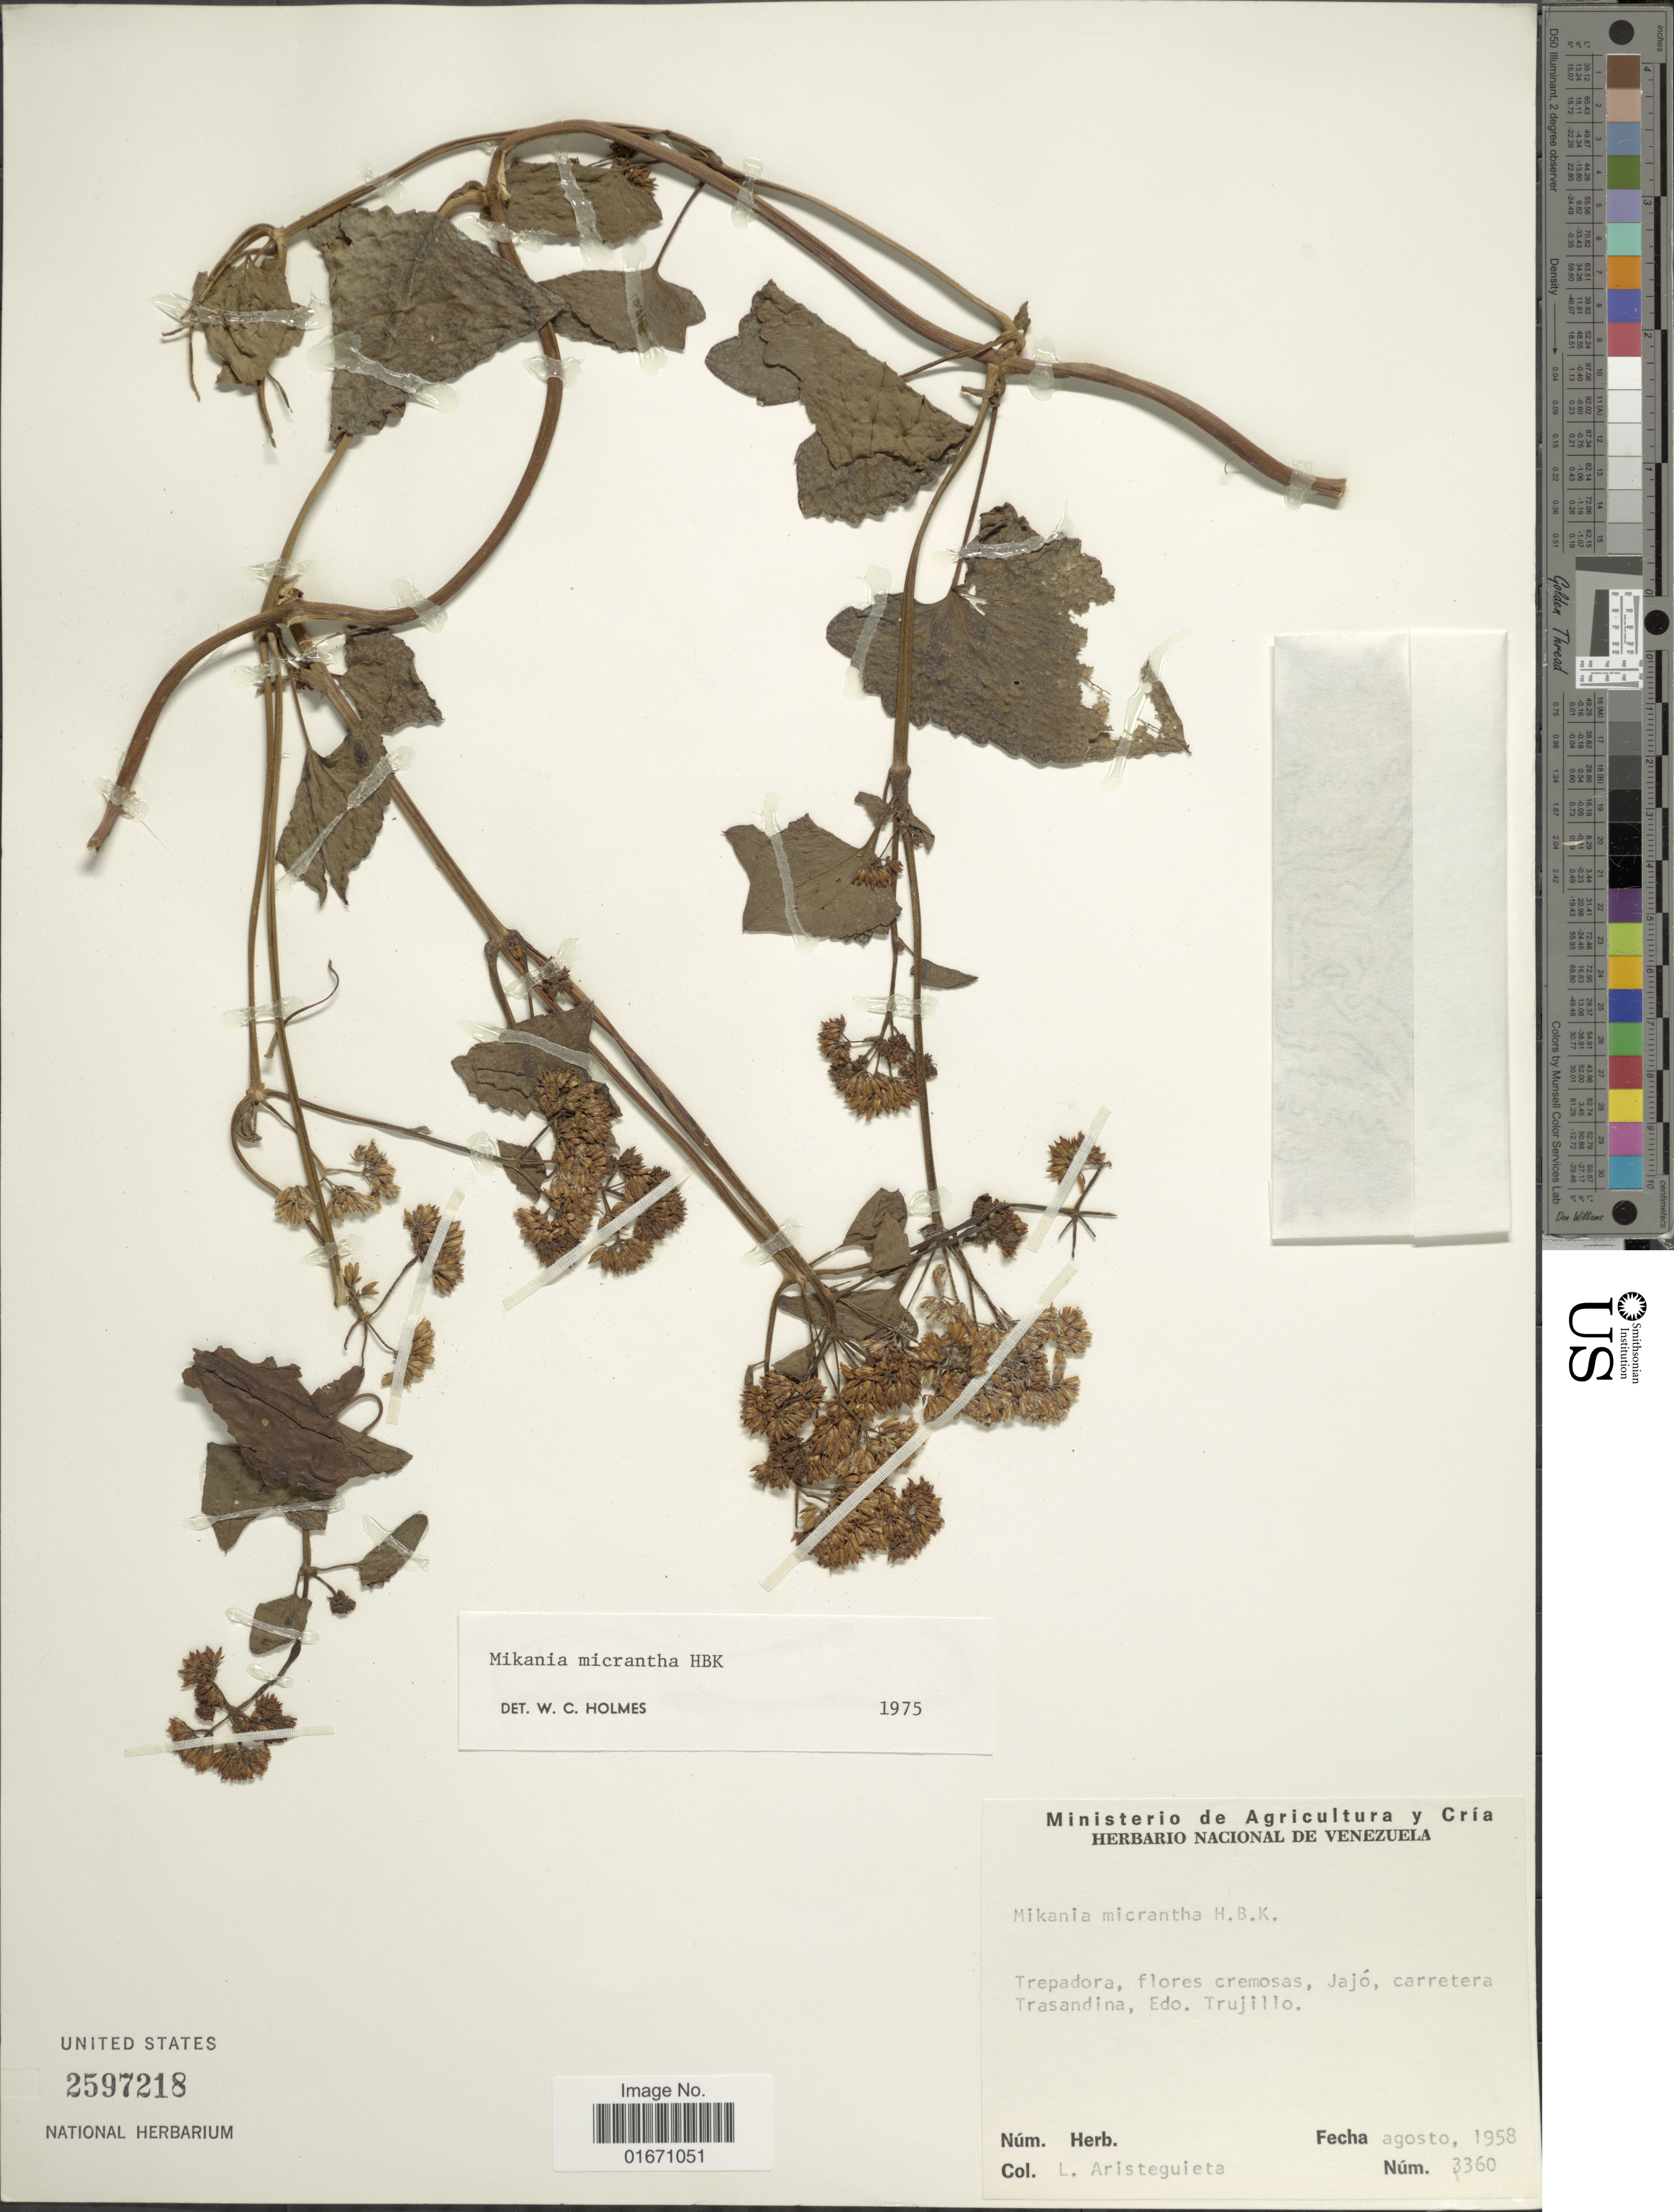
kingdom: Plantae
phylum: Tracheophyta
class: Magnoliopsida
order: Asterales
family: Asteraceae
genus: Mikania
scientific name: Mikania micrantha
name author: Kunth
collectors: L. Aristeguieta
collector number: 3360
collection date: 1958-08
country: Venezuela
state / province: Trujillo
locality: Jajo, carretera Trasandina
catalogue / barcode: US 2597218